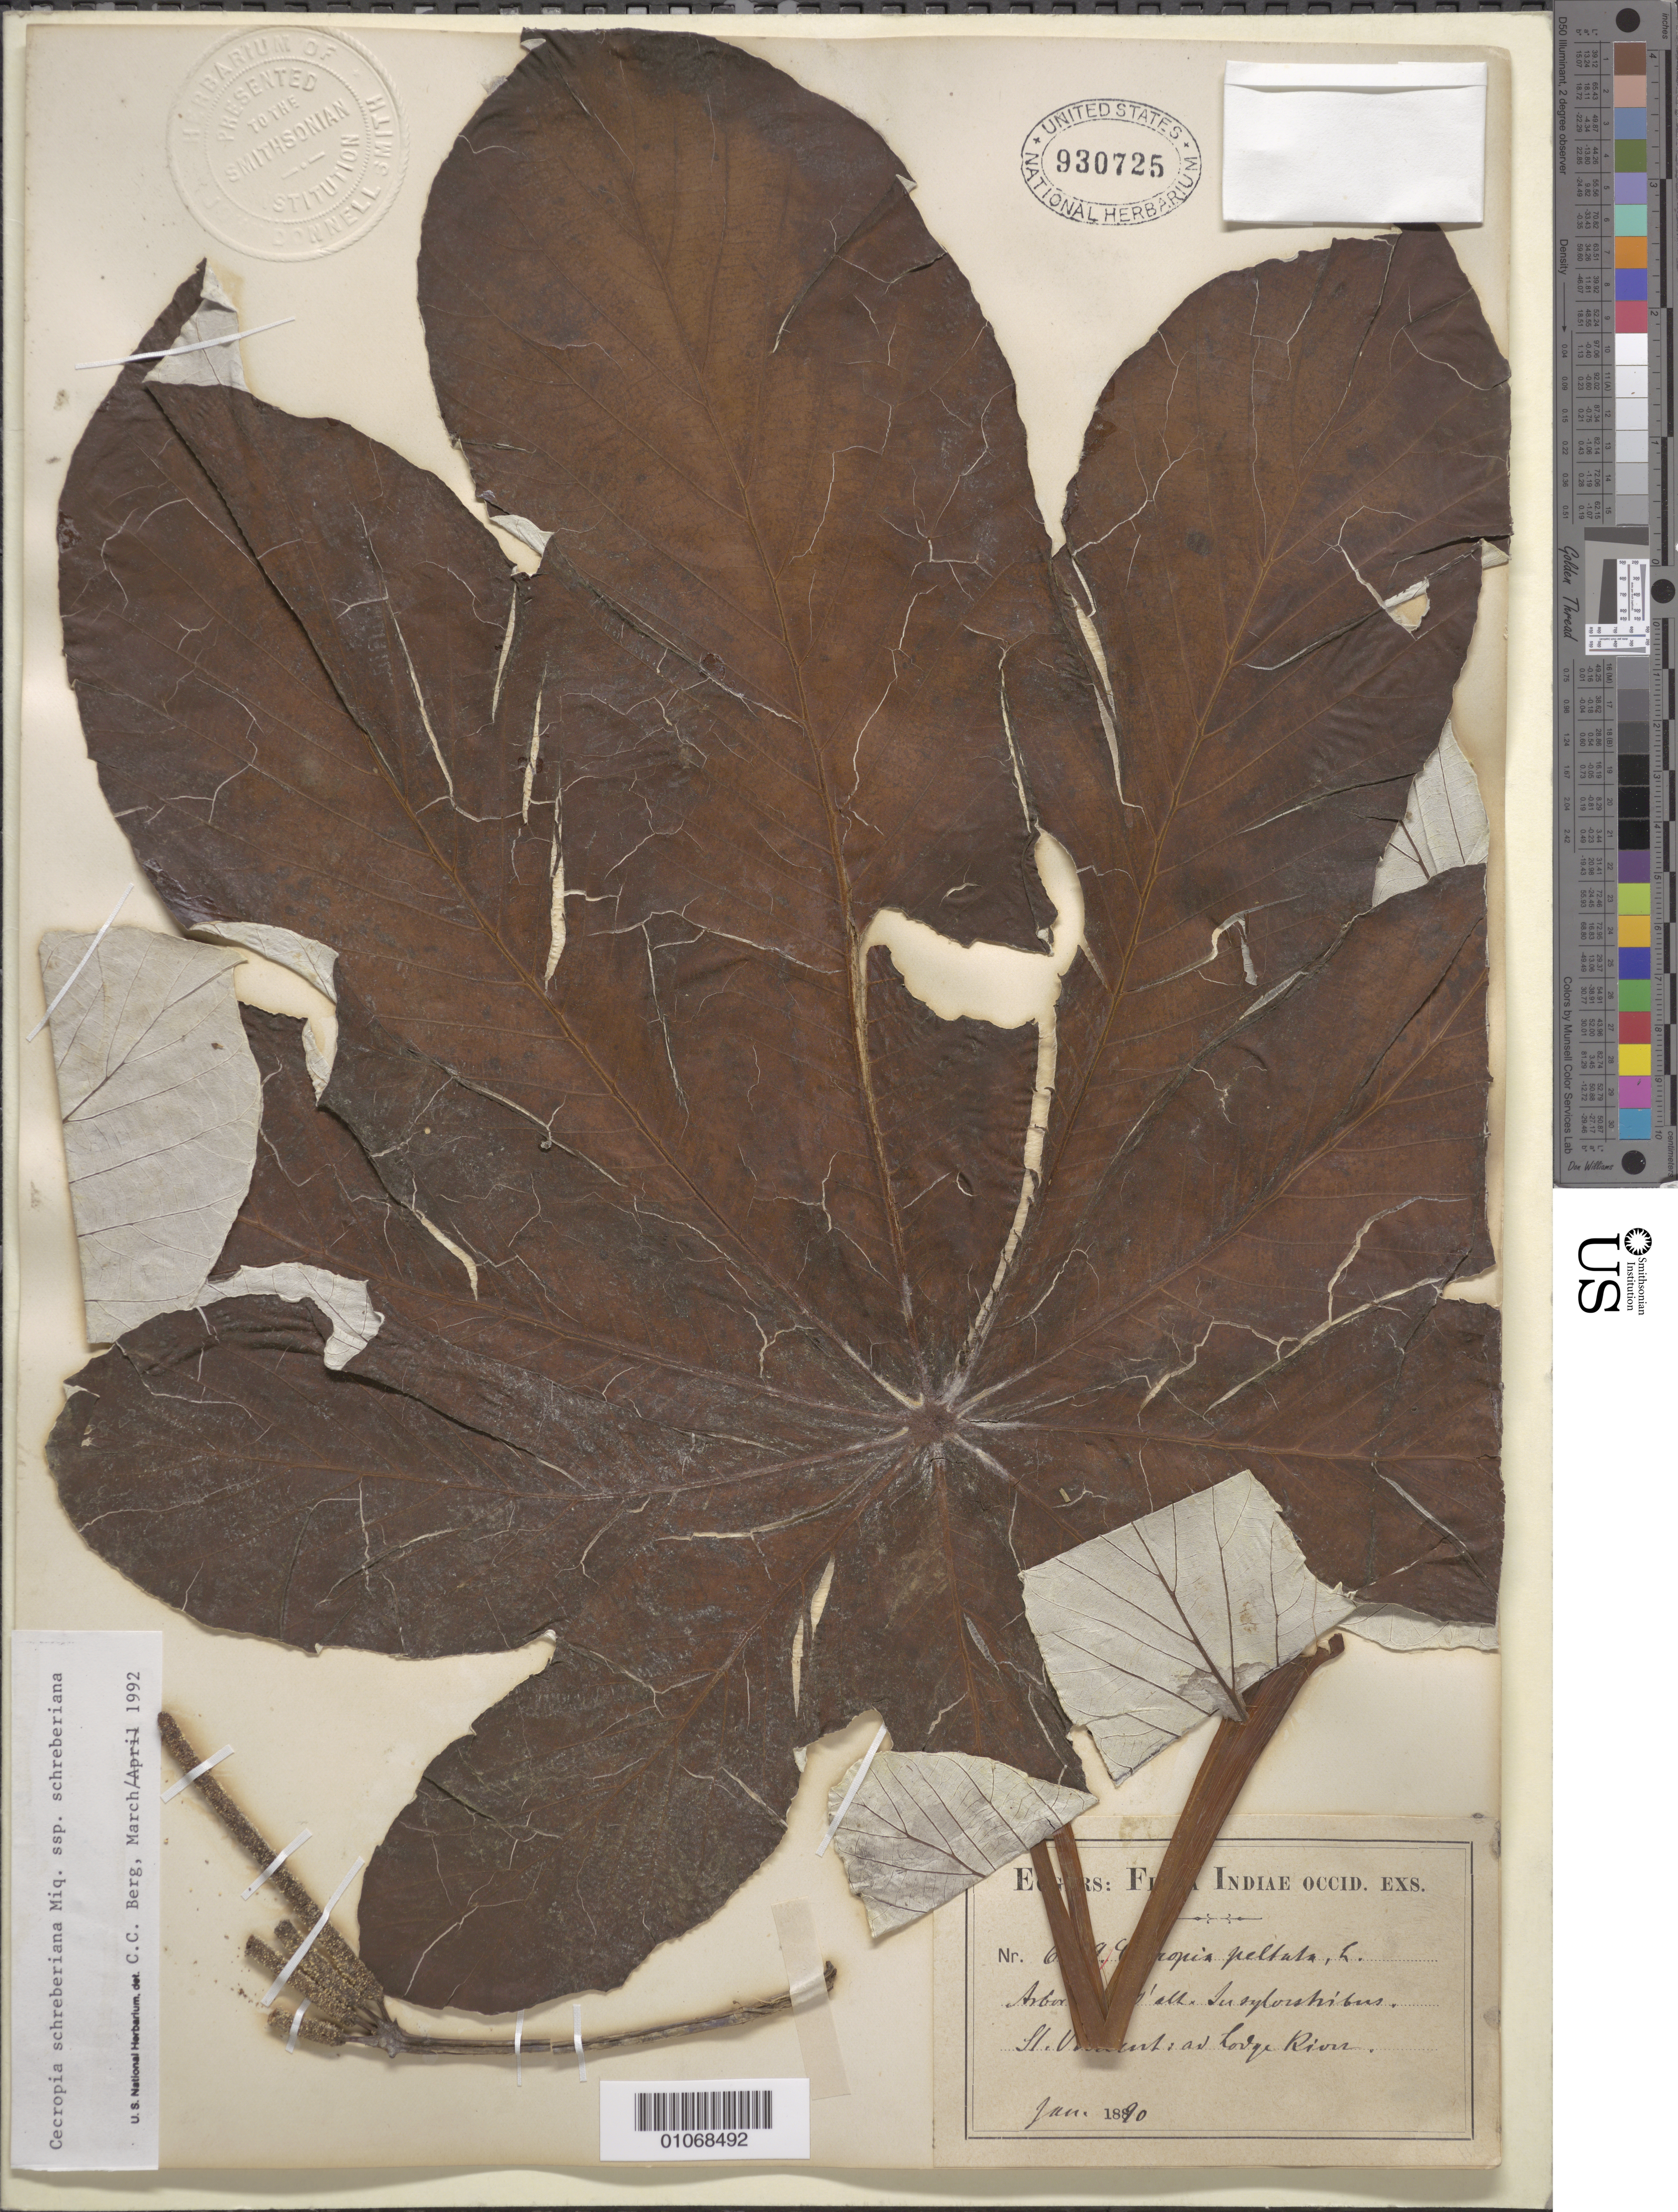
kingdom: Plantae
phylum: Tracheophyta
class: Magnoliopsida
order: Rosales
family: Urticaceae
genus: Cecropia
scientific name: Cecropia schreberiana subsp. schreberiana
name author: Miq.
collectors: H. F. A. von Eggers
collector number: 6829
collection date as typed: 01 Jan 1890 to 31 Dec 1890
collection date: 1890-01-01/1890-12-31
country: St. Vincent - Grenadines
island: St. Vincent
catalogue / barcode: US 930725